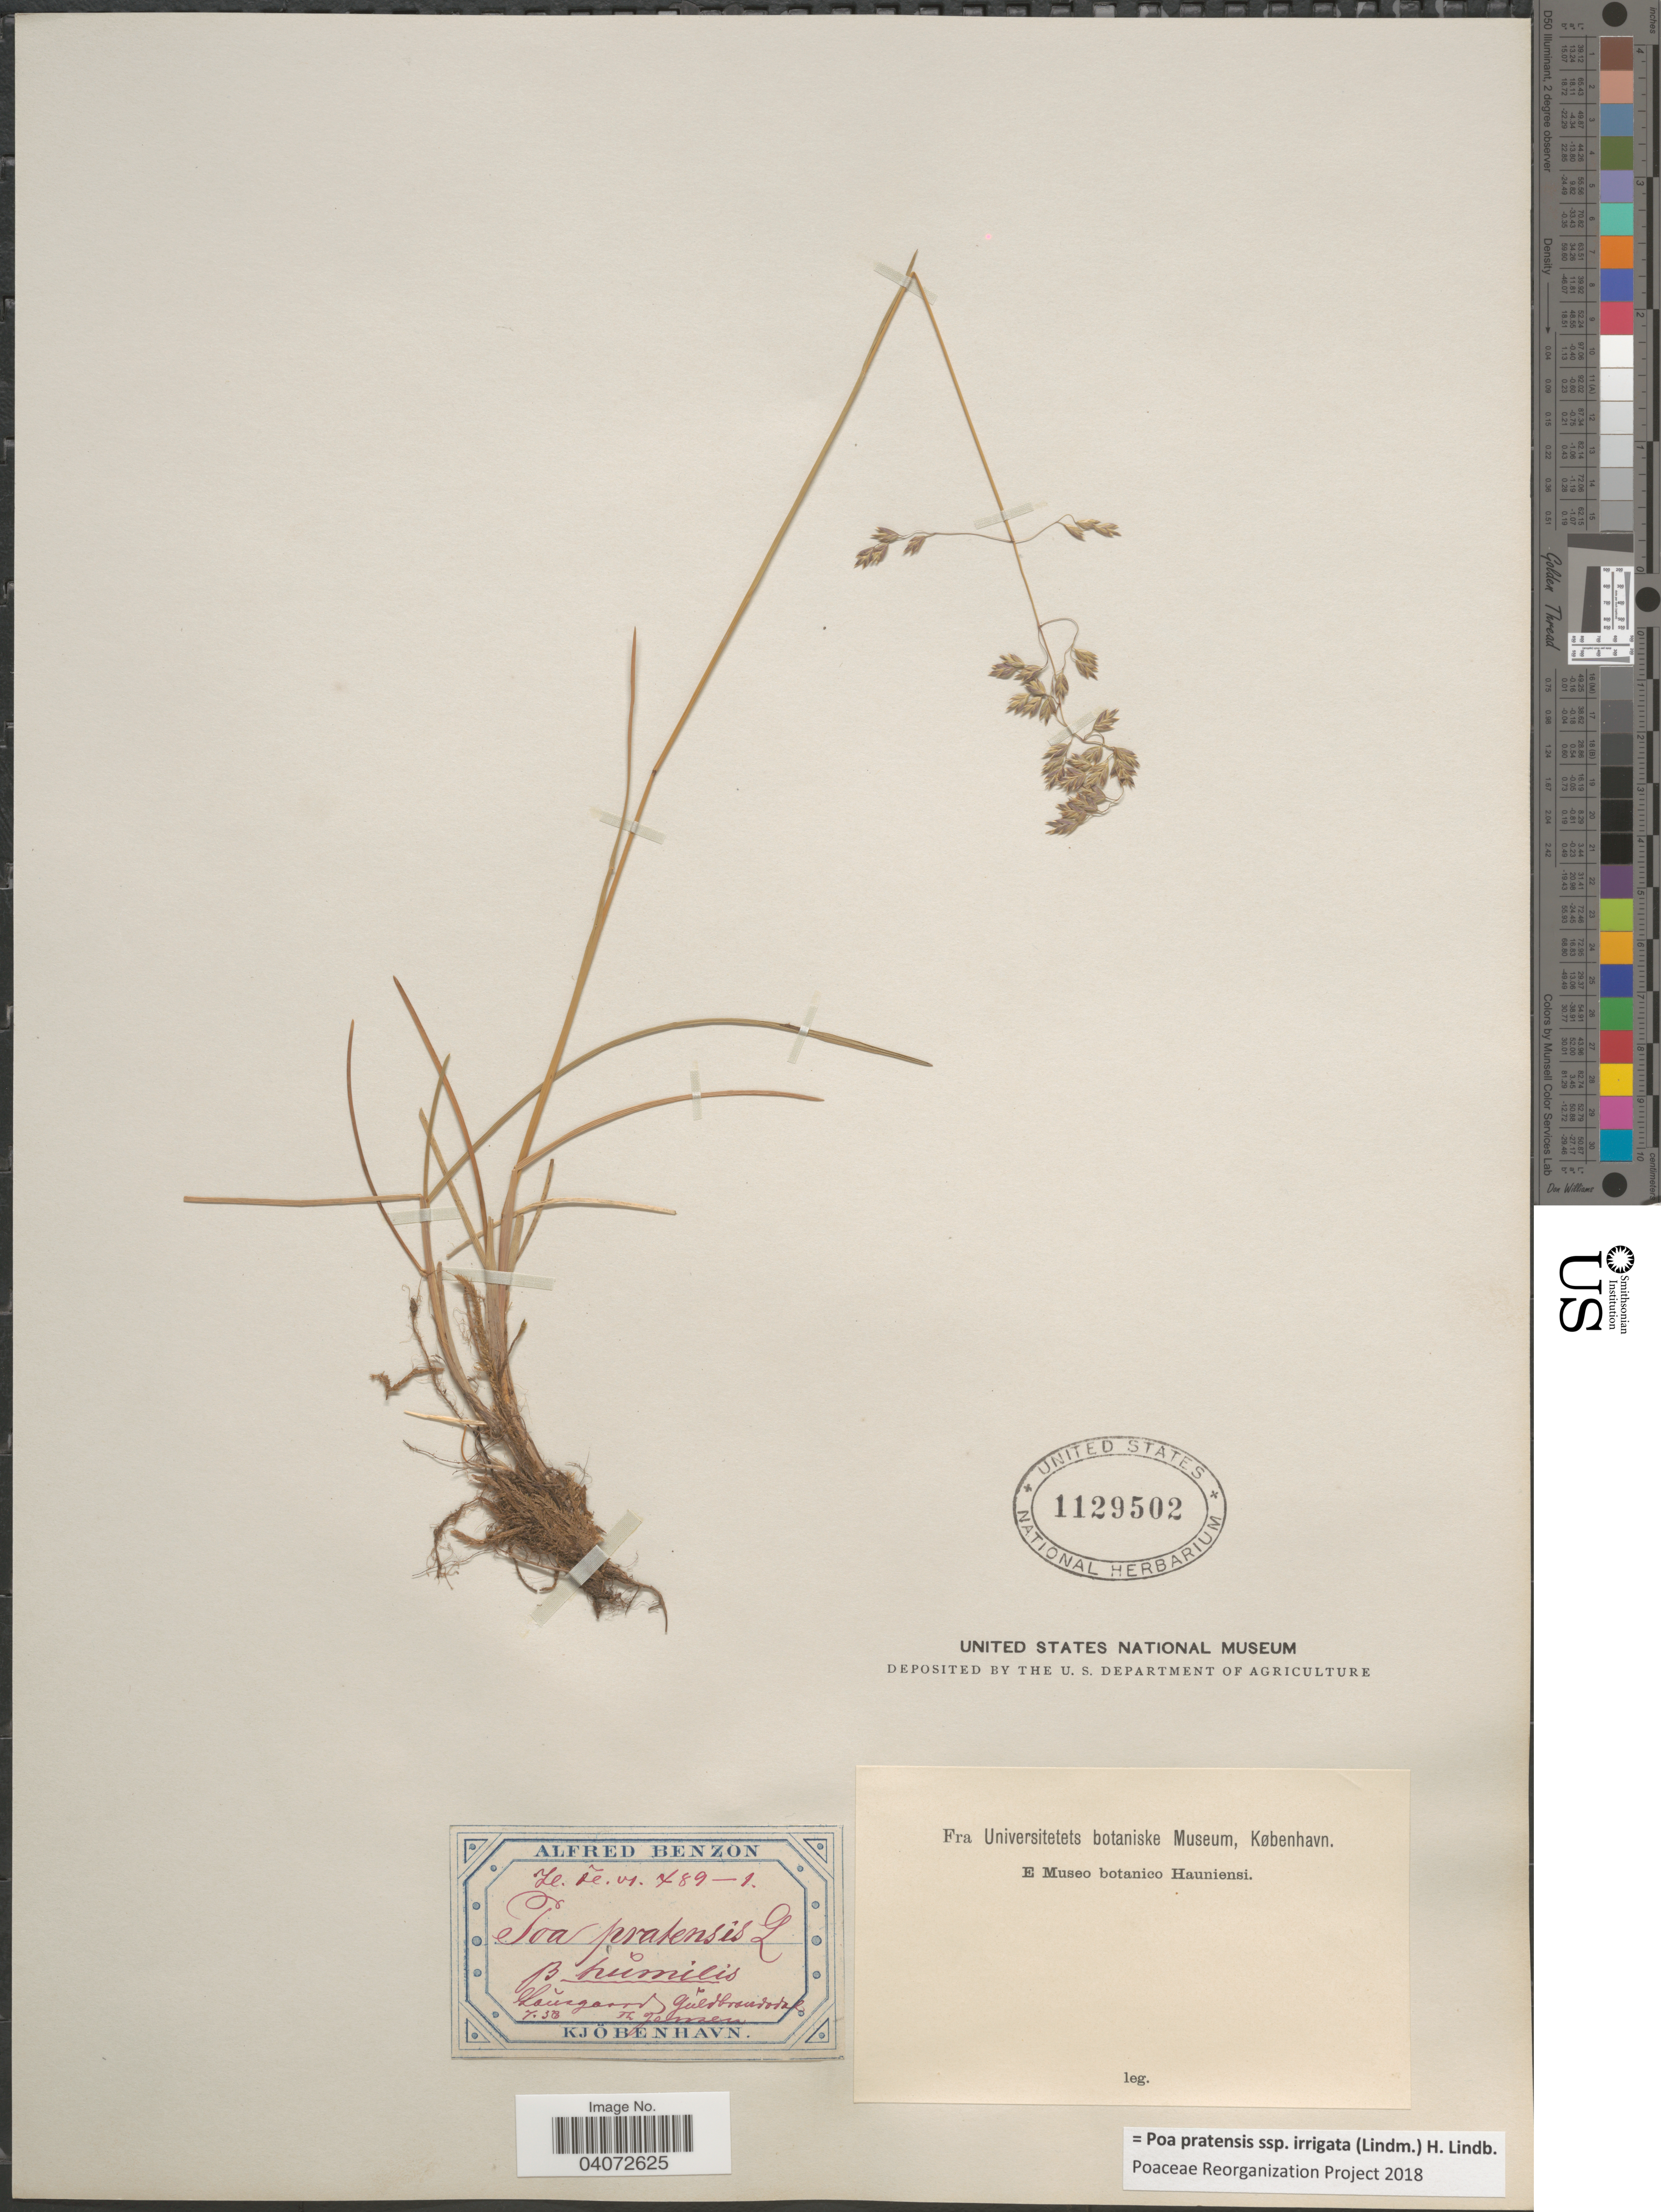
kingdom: Plantae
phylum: Tracheophyta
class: Liliopsida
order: Poales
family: Poaceae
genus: Poa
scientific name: Poa pratensis subsp. irrigata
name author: (Lindm.) H. Lindb.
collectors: A. Benzon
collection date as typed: Transcribed d/m/y: /7/30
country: Denmark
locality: Lauegaard Guldbraudodak. Kjöbenhavn.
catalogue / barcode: US 1129502